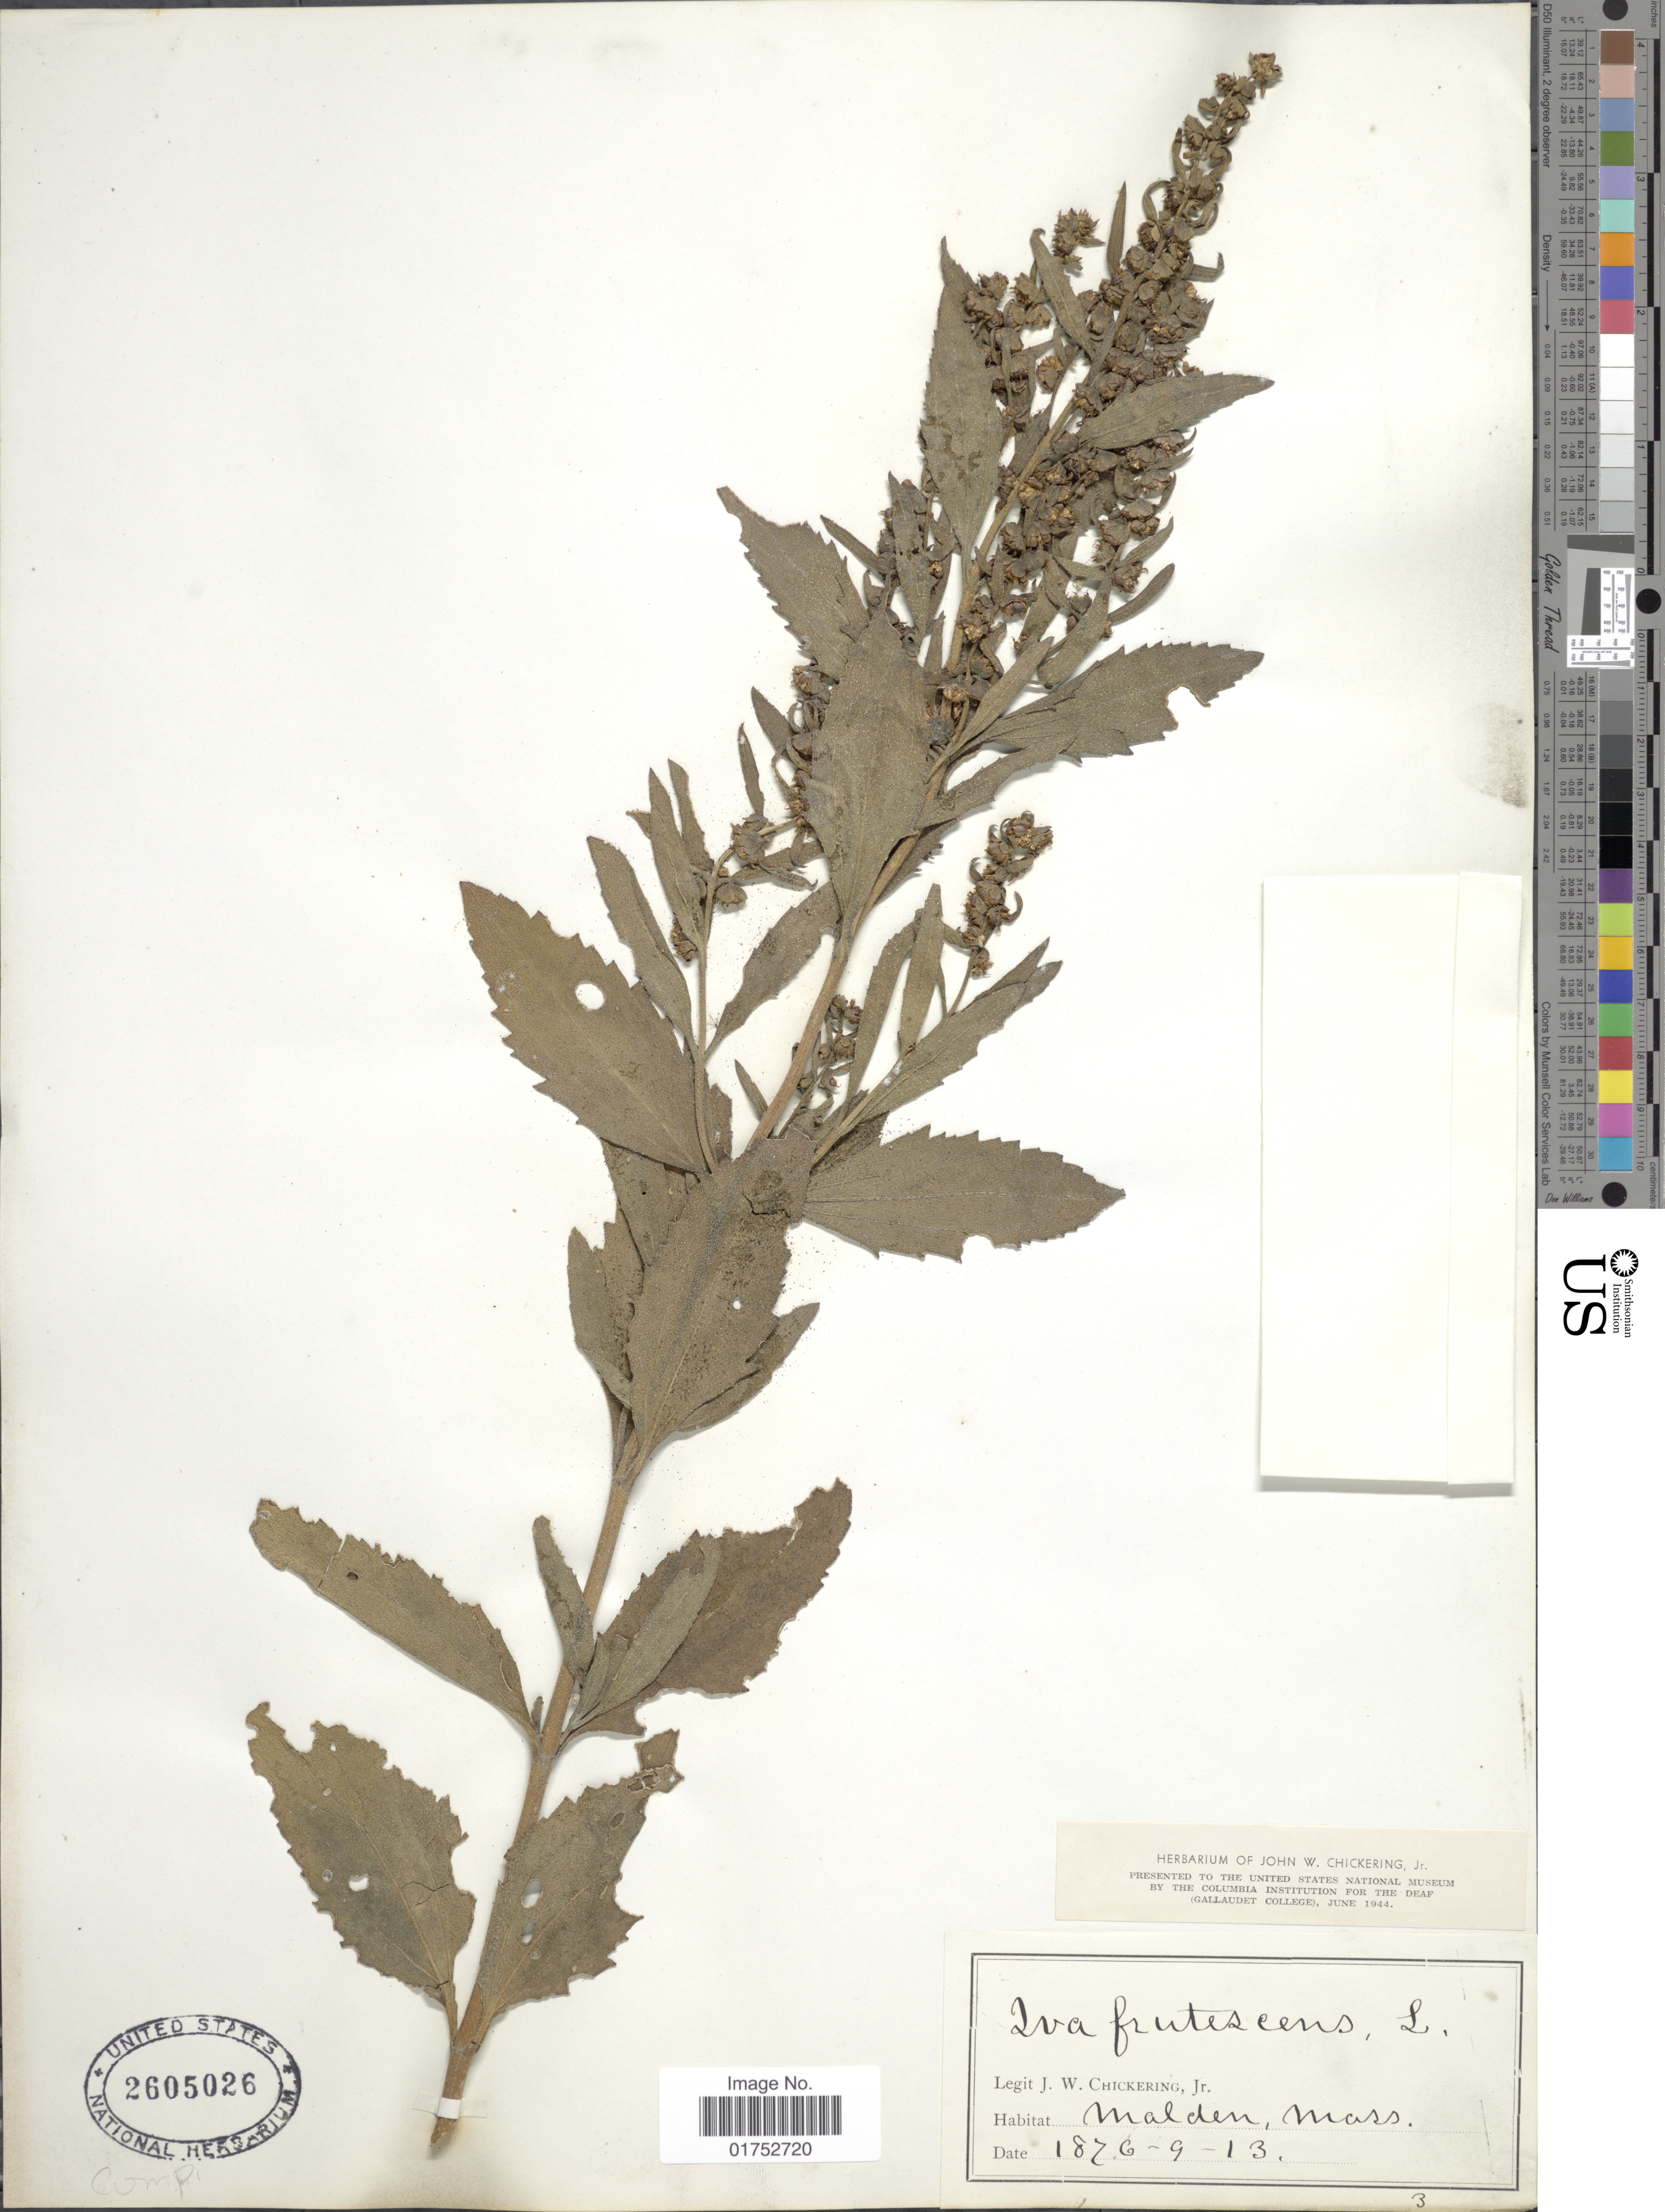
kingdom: Plantae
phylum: Tracheophyta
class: Magnoliopsida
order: Asterales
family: Asteraceae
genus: Iva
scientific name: Iva frutescens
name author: L.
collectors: J. Chickering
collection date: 1876-09-13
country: United States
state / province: Massachusetts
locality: Malden, Mass.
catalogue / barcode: US 2605026